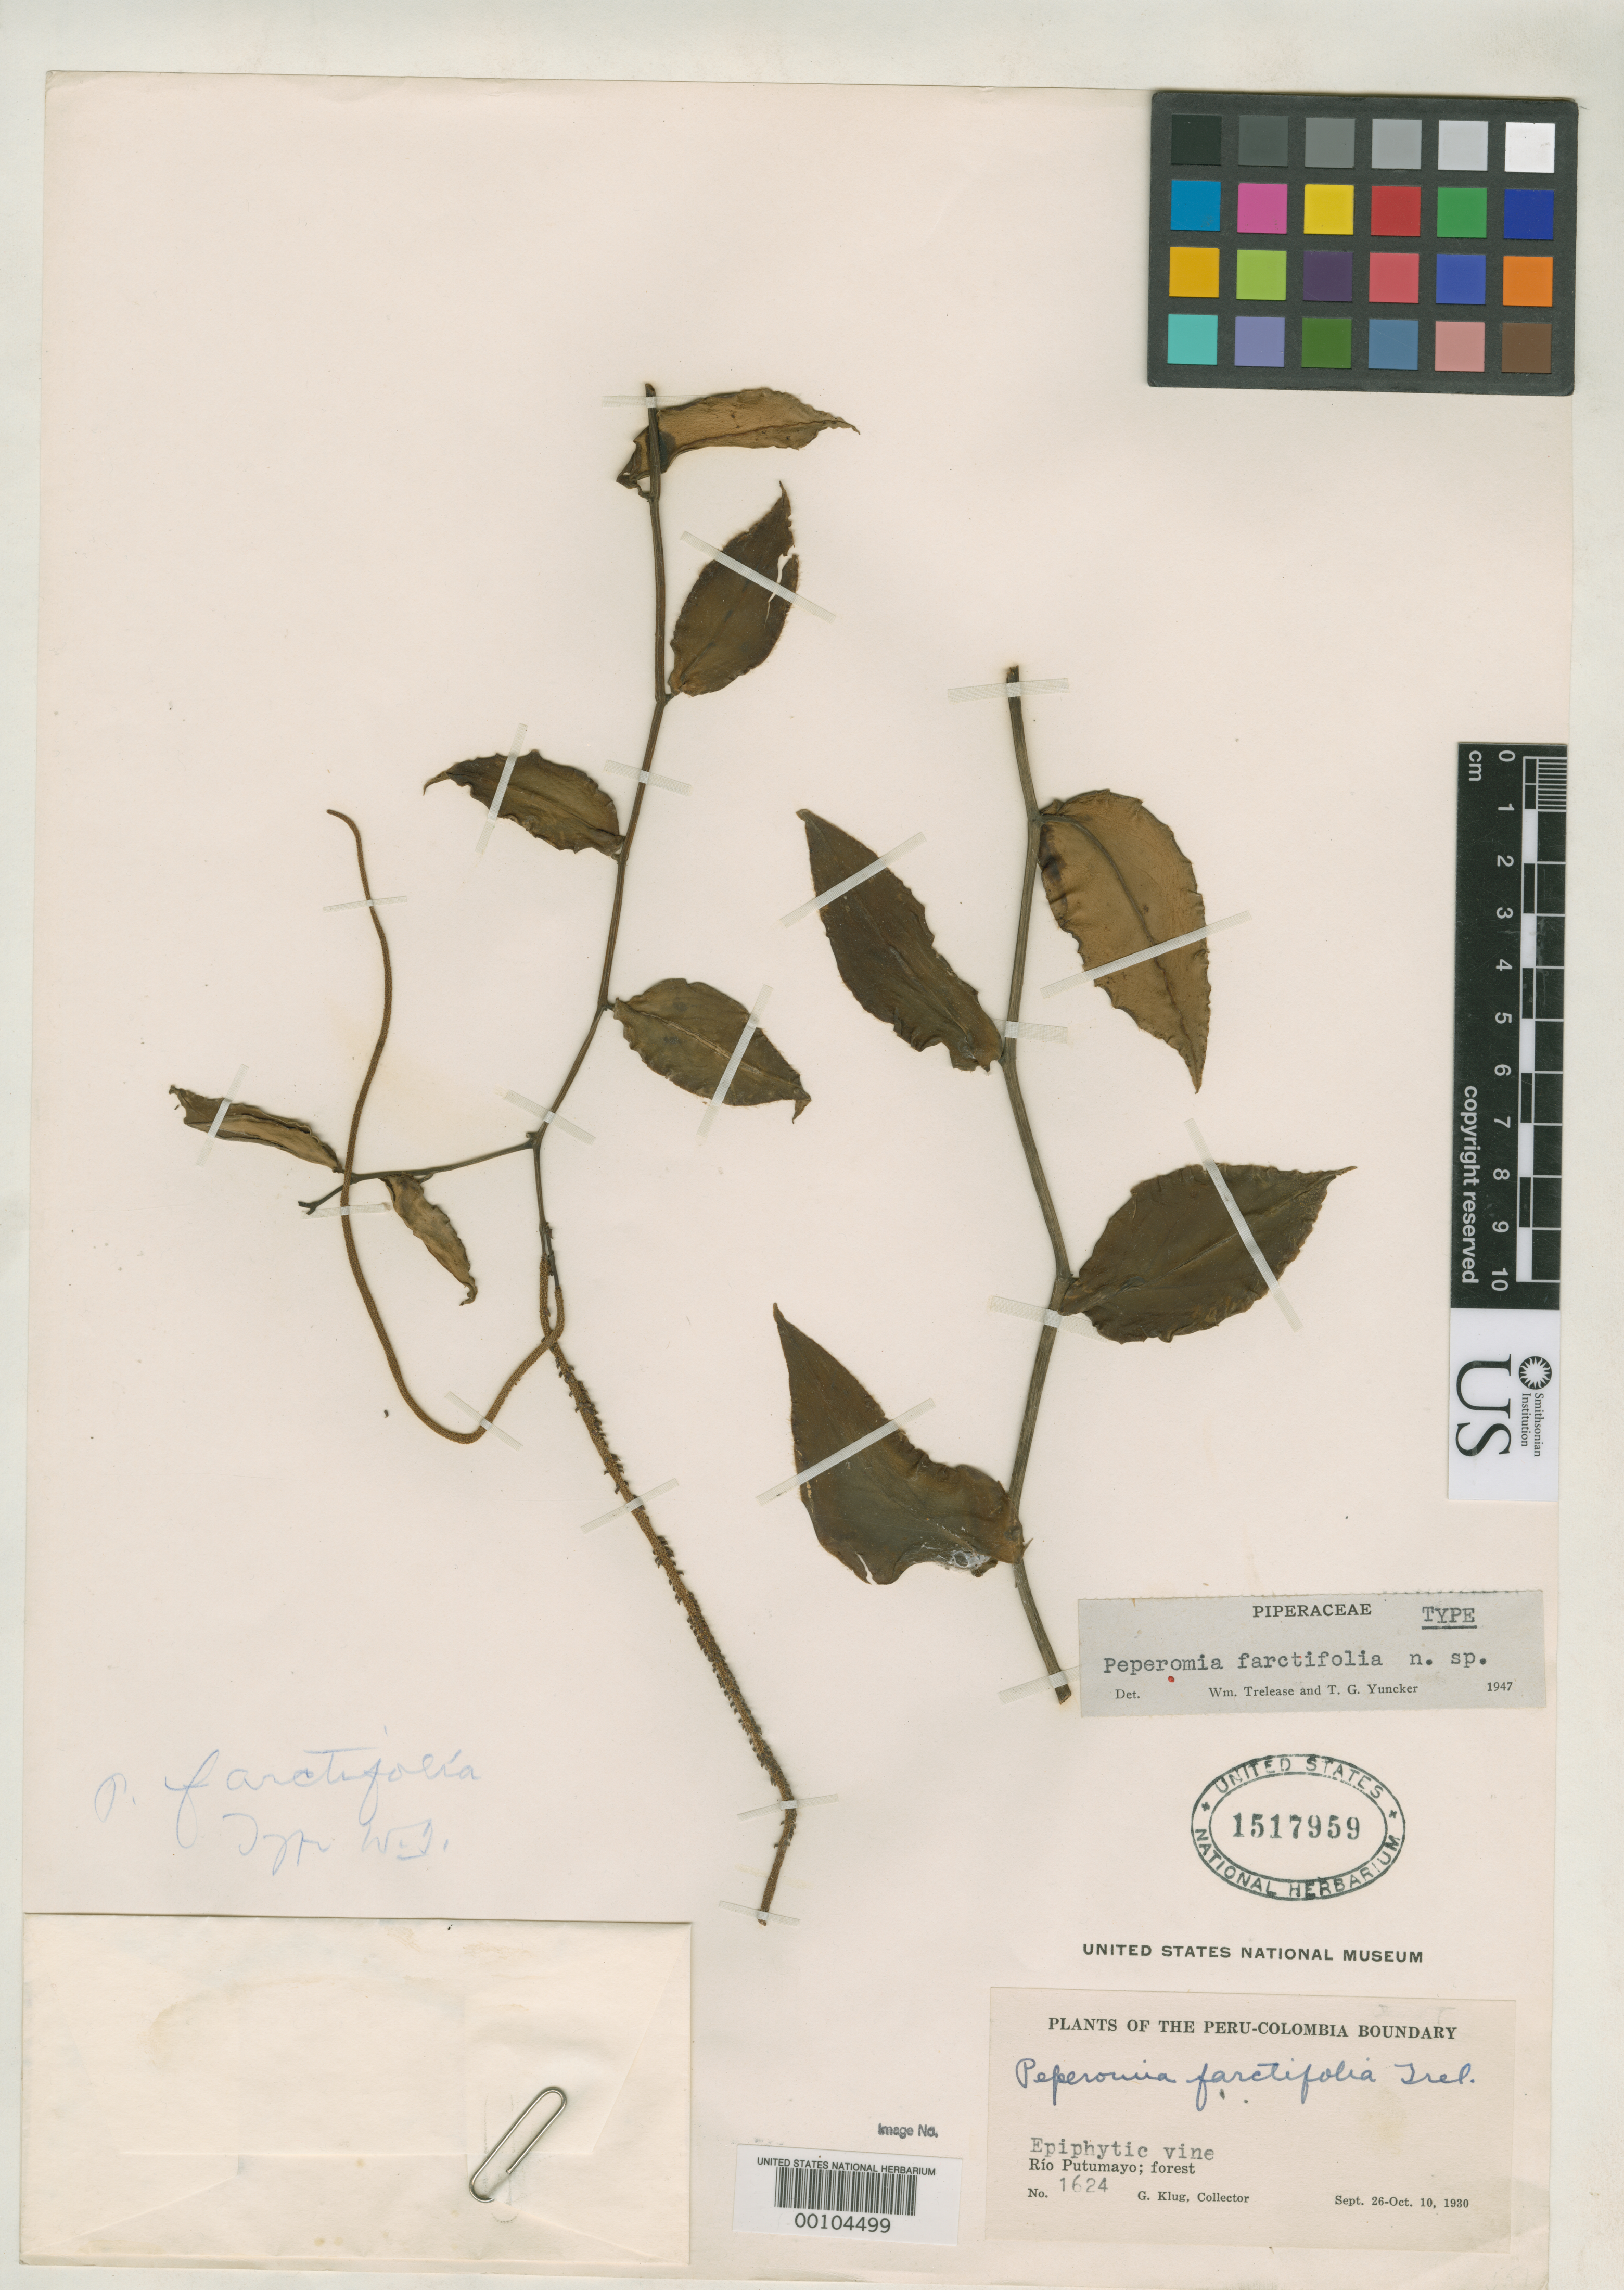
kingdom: Plantae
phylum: Tracheophyta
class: Magnoliopsida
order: Piperales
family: Piperaceae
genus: Peperomia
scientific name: Peperomia farctifolia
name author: Trel. & Yunck.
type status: Holotype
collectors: G. Klug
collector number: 1624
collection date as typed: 26 Sep 1930 to 10 Oct 1930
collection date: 1930-09-26/1930-10-10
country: Colombia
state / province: Putumayo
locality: Rio Putumayo.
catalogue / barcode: US 151759